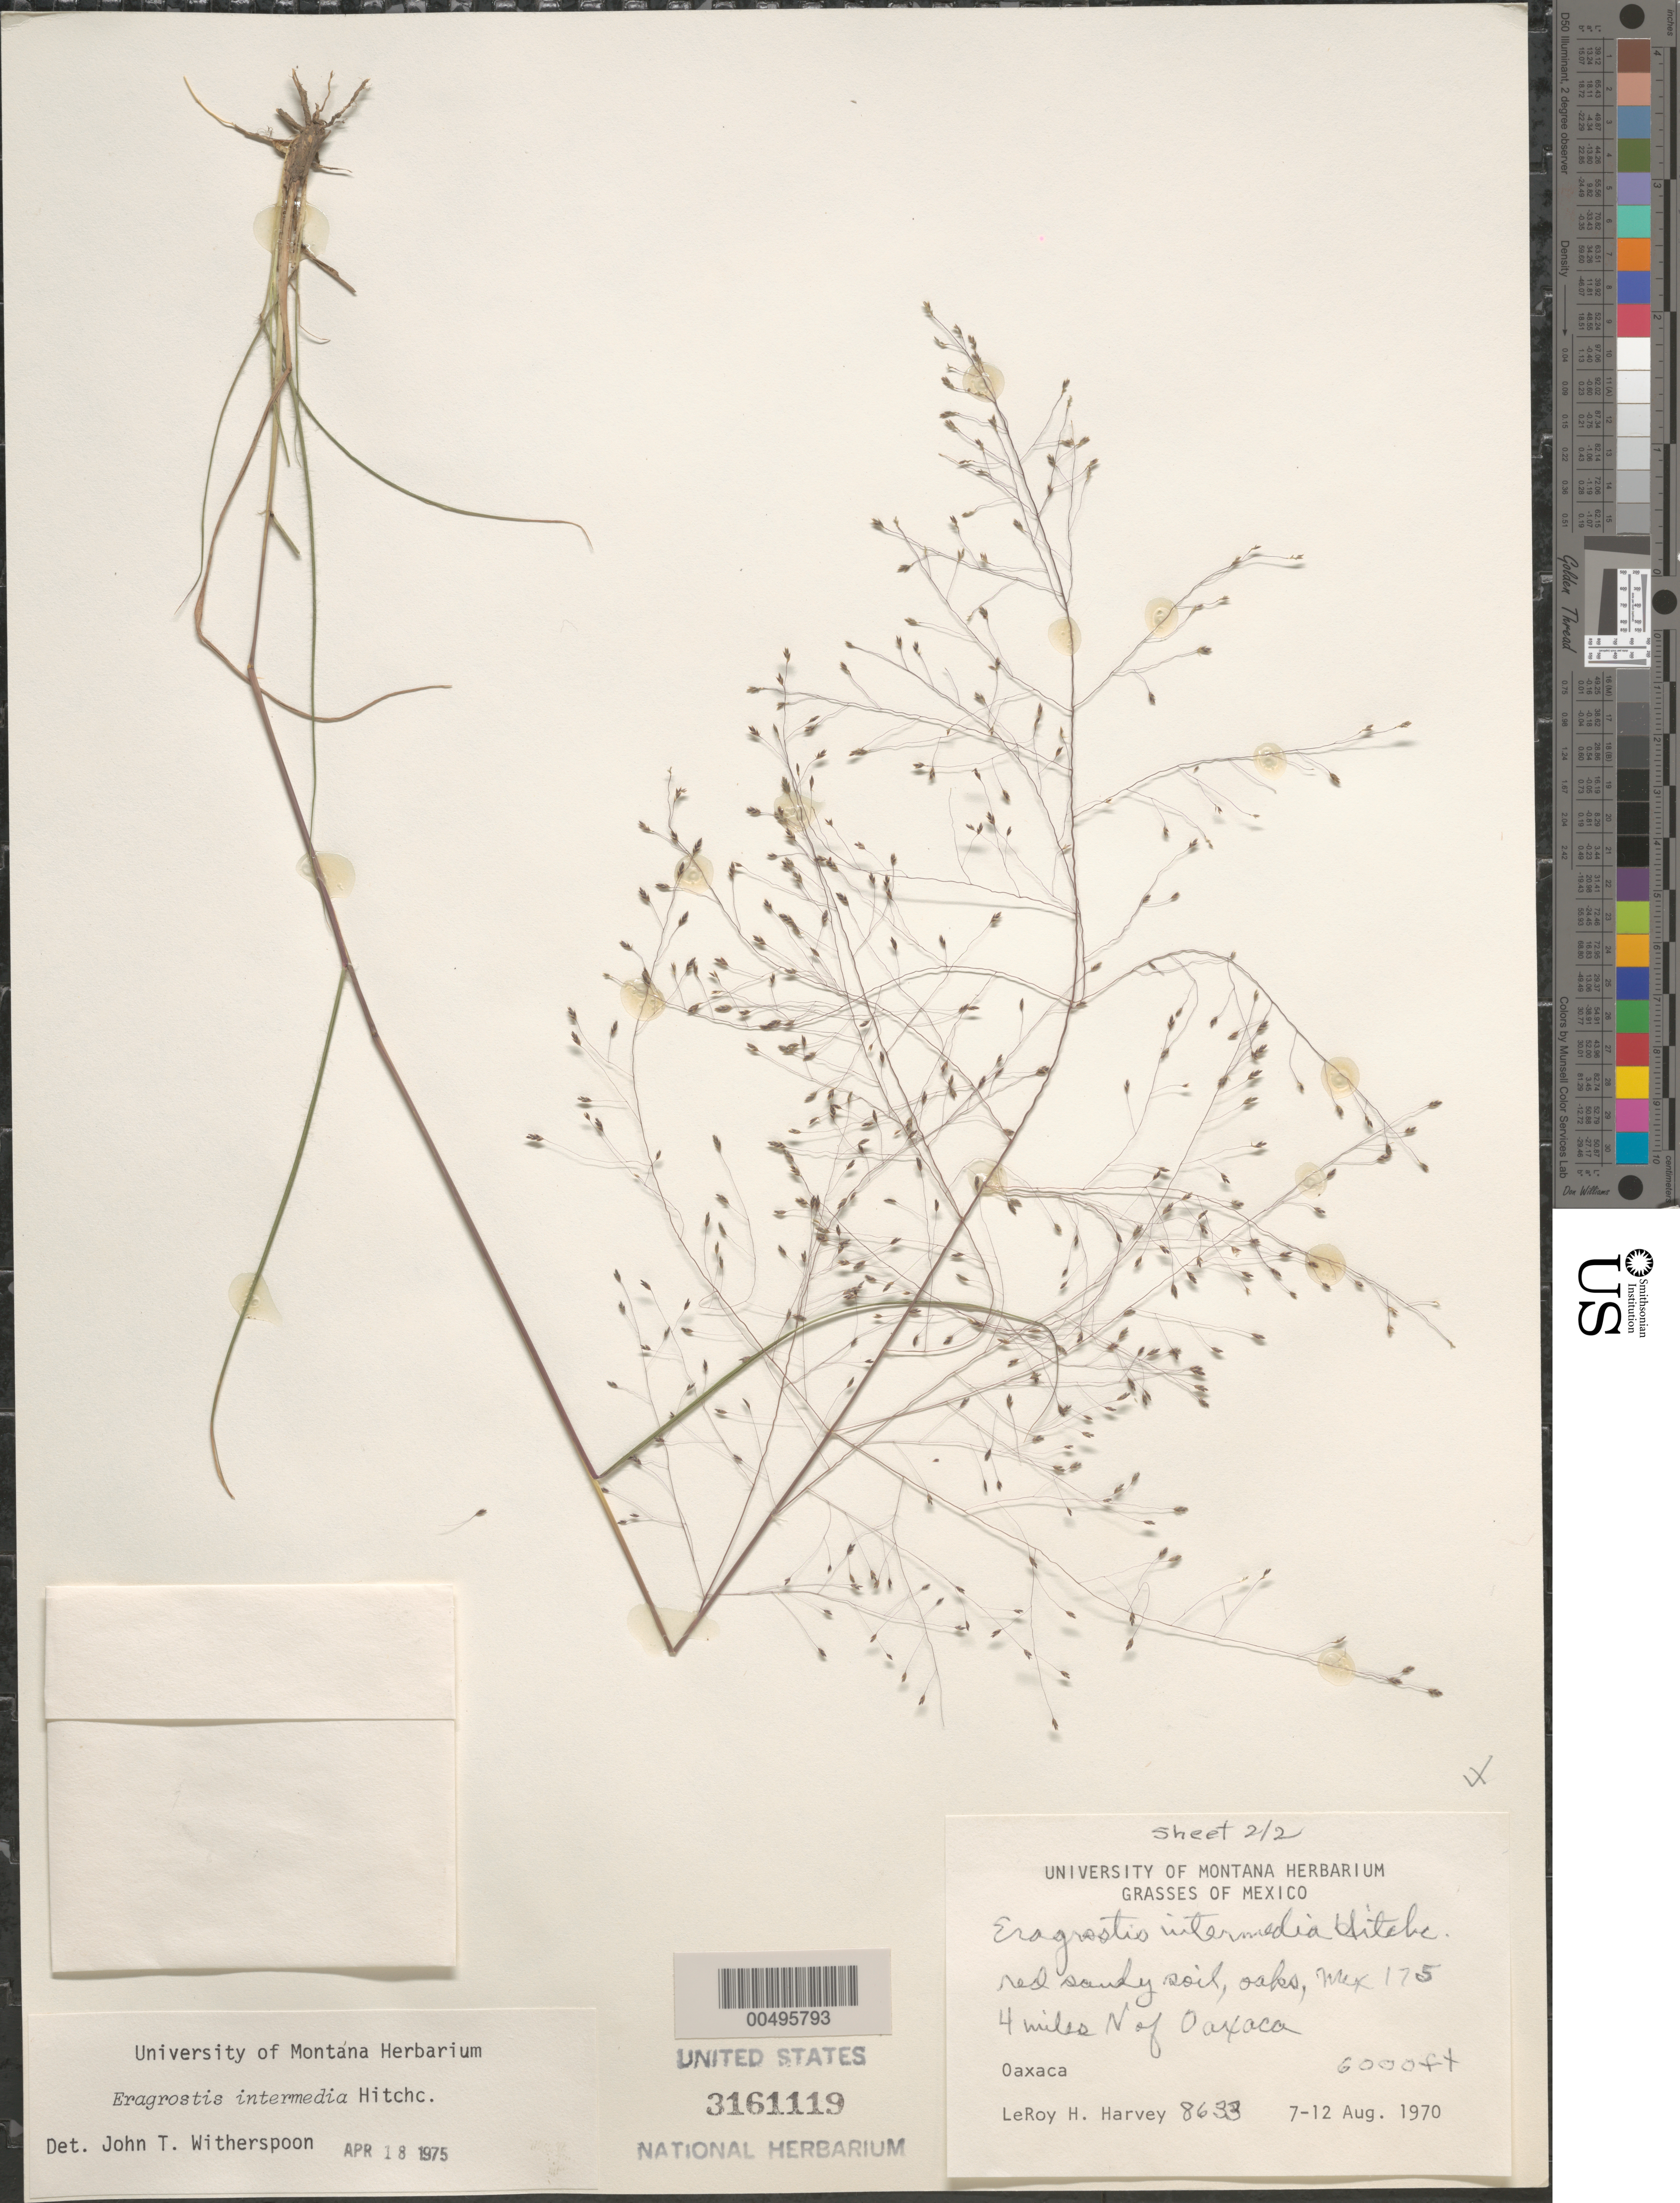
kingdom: Plantae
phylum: Tracheophyta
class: Liliopsida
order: Poales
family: Poaceae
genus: Eragrostis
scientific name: Eragrostis intermedia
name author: Hitchc.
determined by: Witherspoon, John T.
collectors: L. H. Harvey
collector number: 8633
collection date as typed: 7 Aug 1970 to 12 Aug 1970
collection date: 1970-08-07/1970-08-12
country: Mexico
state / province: Oaxaca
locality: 4 mi N of Oaxaca, Mex 175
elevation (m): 1829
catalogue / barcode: US 3161119